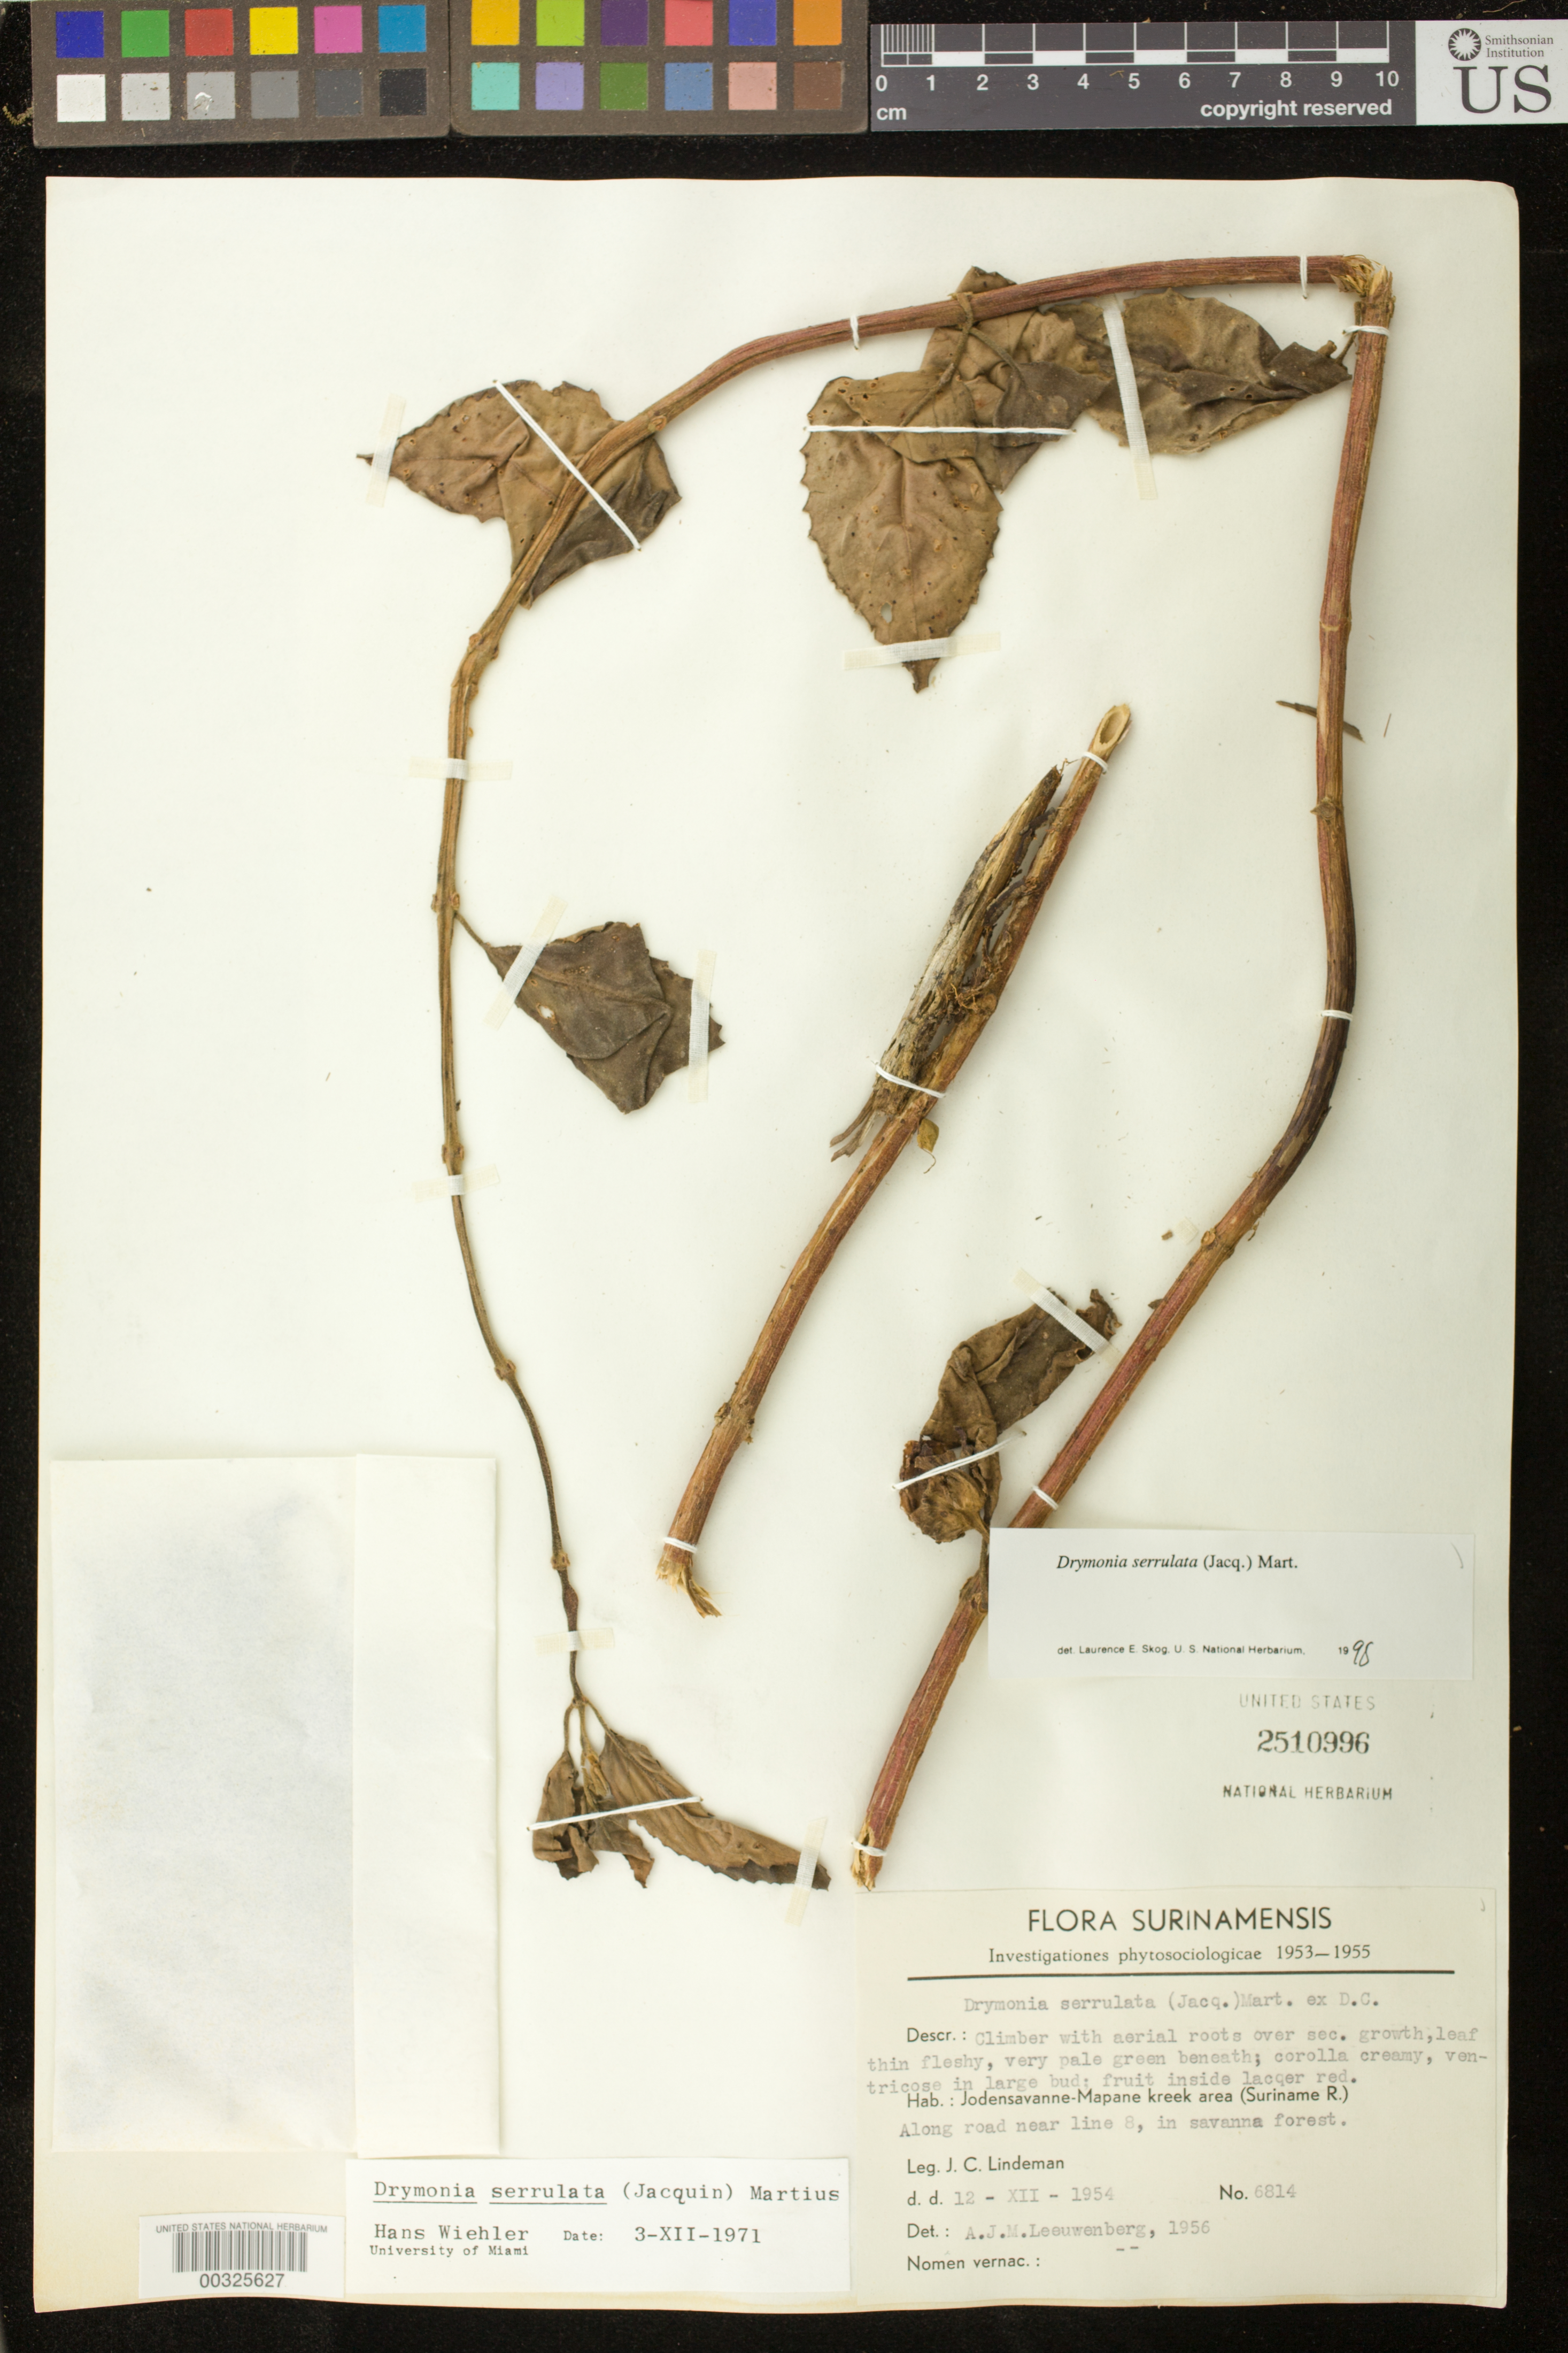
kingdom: Plantae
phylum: Tracheophyta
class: Magnoliopsida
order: Lamiales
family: Gesneriaceae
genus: Drymonia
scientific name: Drymonia serrulata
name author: (Jacq.) Mart.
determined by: Skog, Laurence E.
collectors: J. C. Lindeman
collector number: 6814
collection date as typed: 12 Dec 1954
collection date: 1954-12-12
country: Suriname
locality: Jodensavanne - Mapane kreek area (Suriname R.), along road near line 8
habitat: In savanna forest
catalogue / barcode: US 2510996